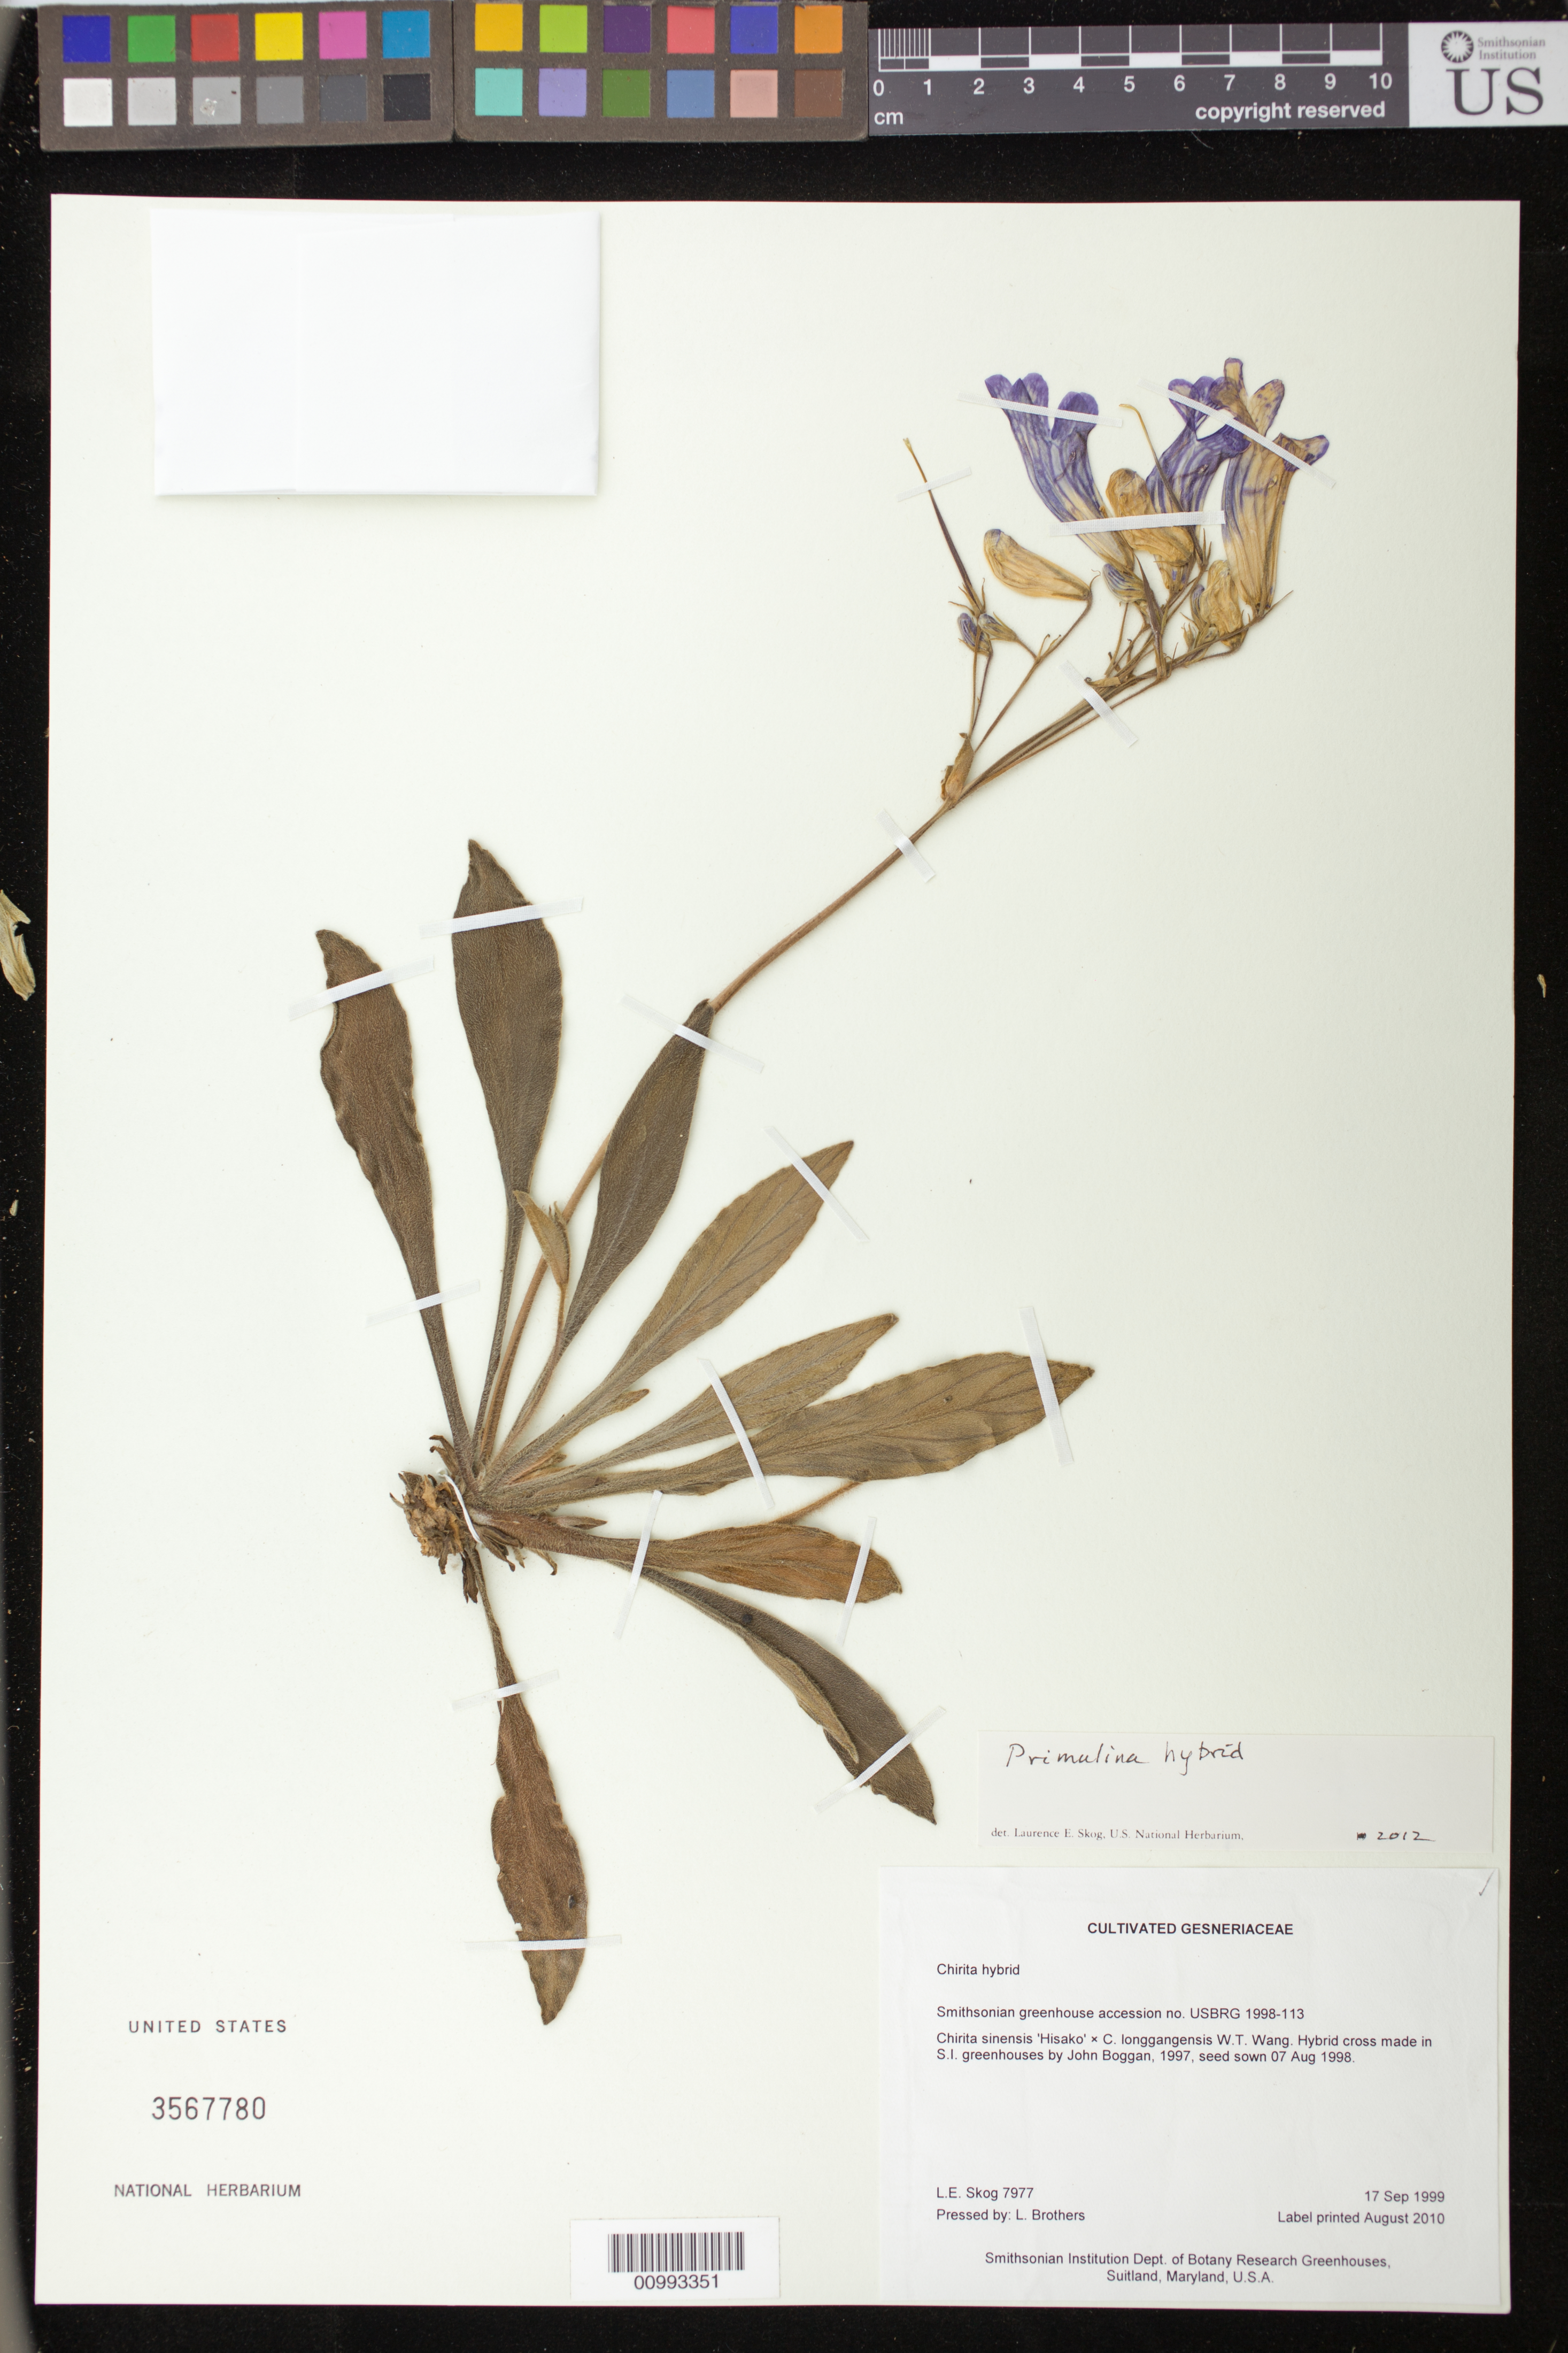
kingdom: Plantae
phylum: Tracheophyta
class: Magnoliopsida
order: Lamiales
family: Gesneriaceae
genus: Primulina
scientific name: Primulina hybrid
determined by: Skog, Laurence E.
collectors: L. E. Skog & L. Brothers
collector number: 7977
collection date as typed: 17 Sep 1999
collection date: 1999-09-17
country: United States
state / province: Maryland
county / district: Prince George's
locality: Smithsonian Institution Dept. of Botany Research Greenhouses, Suitland, Maryland, U.S.A.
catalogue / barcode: US 3567780